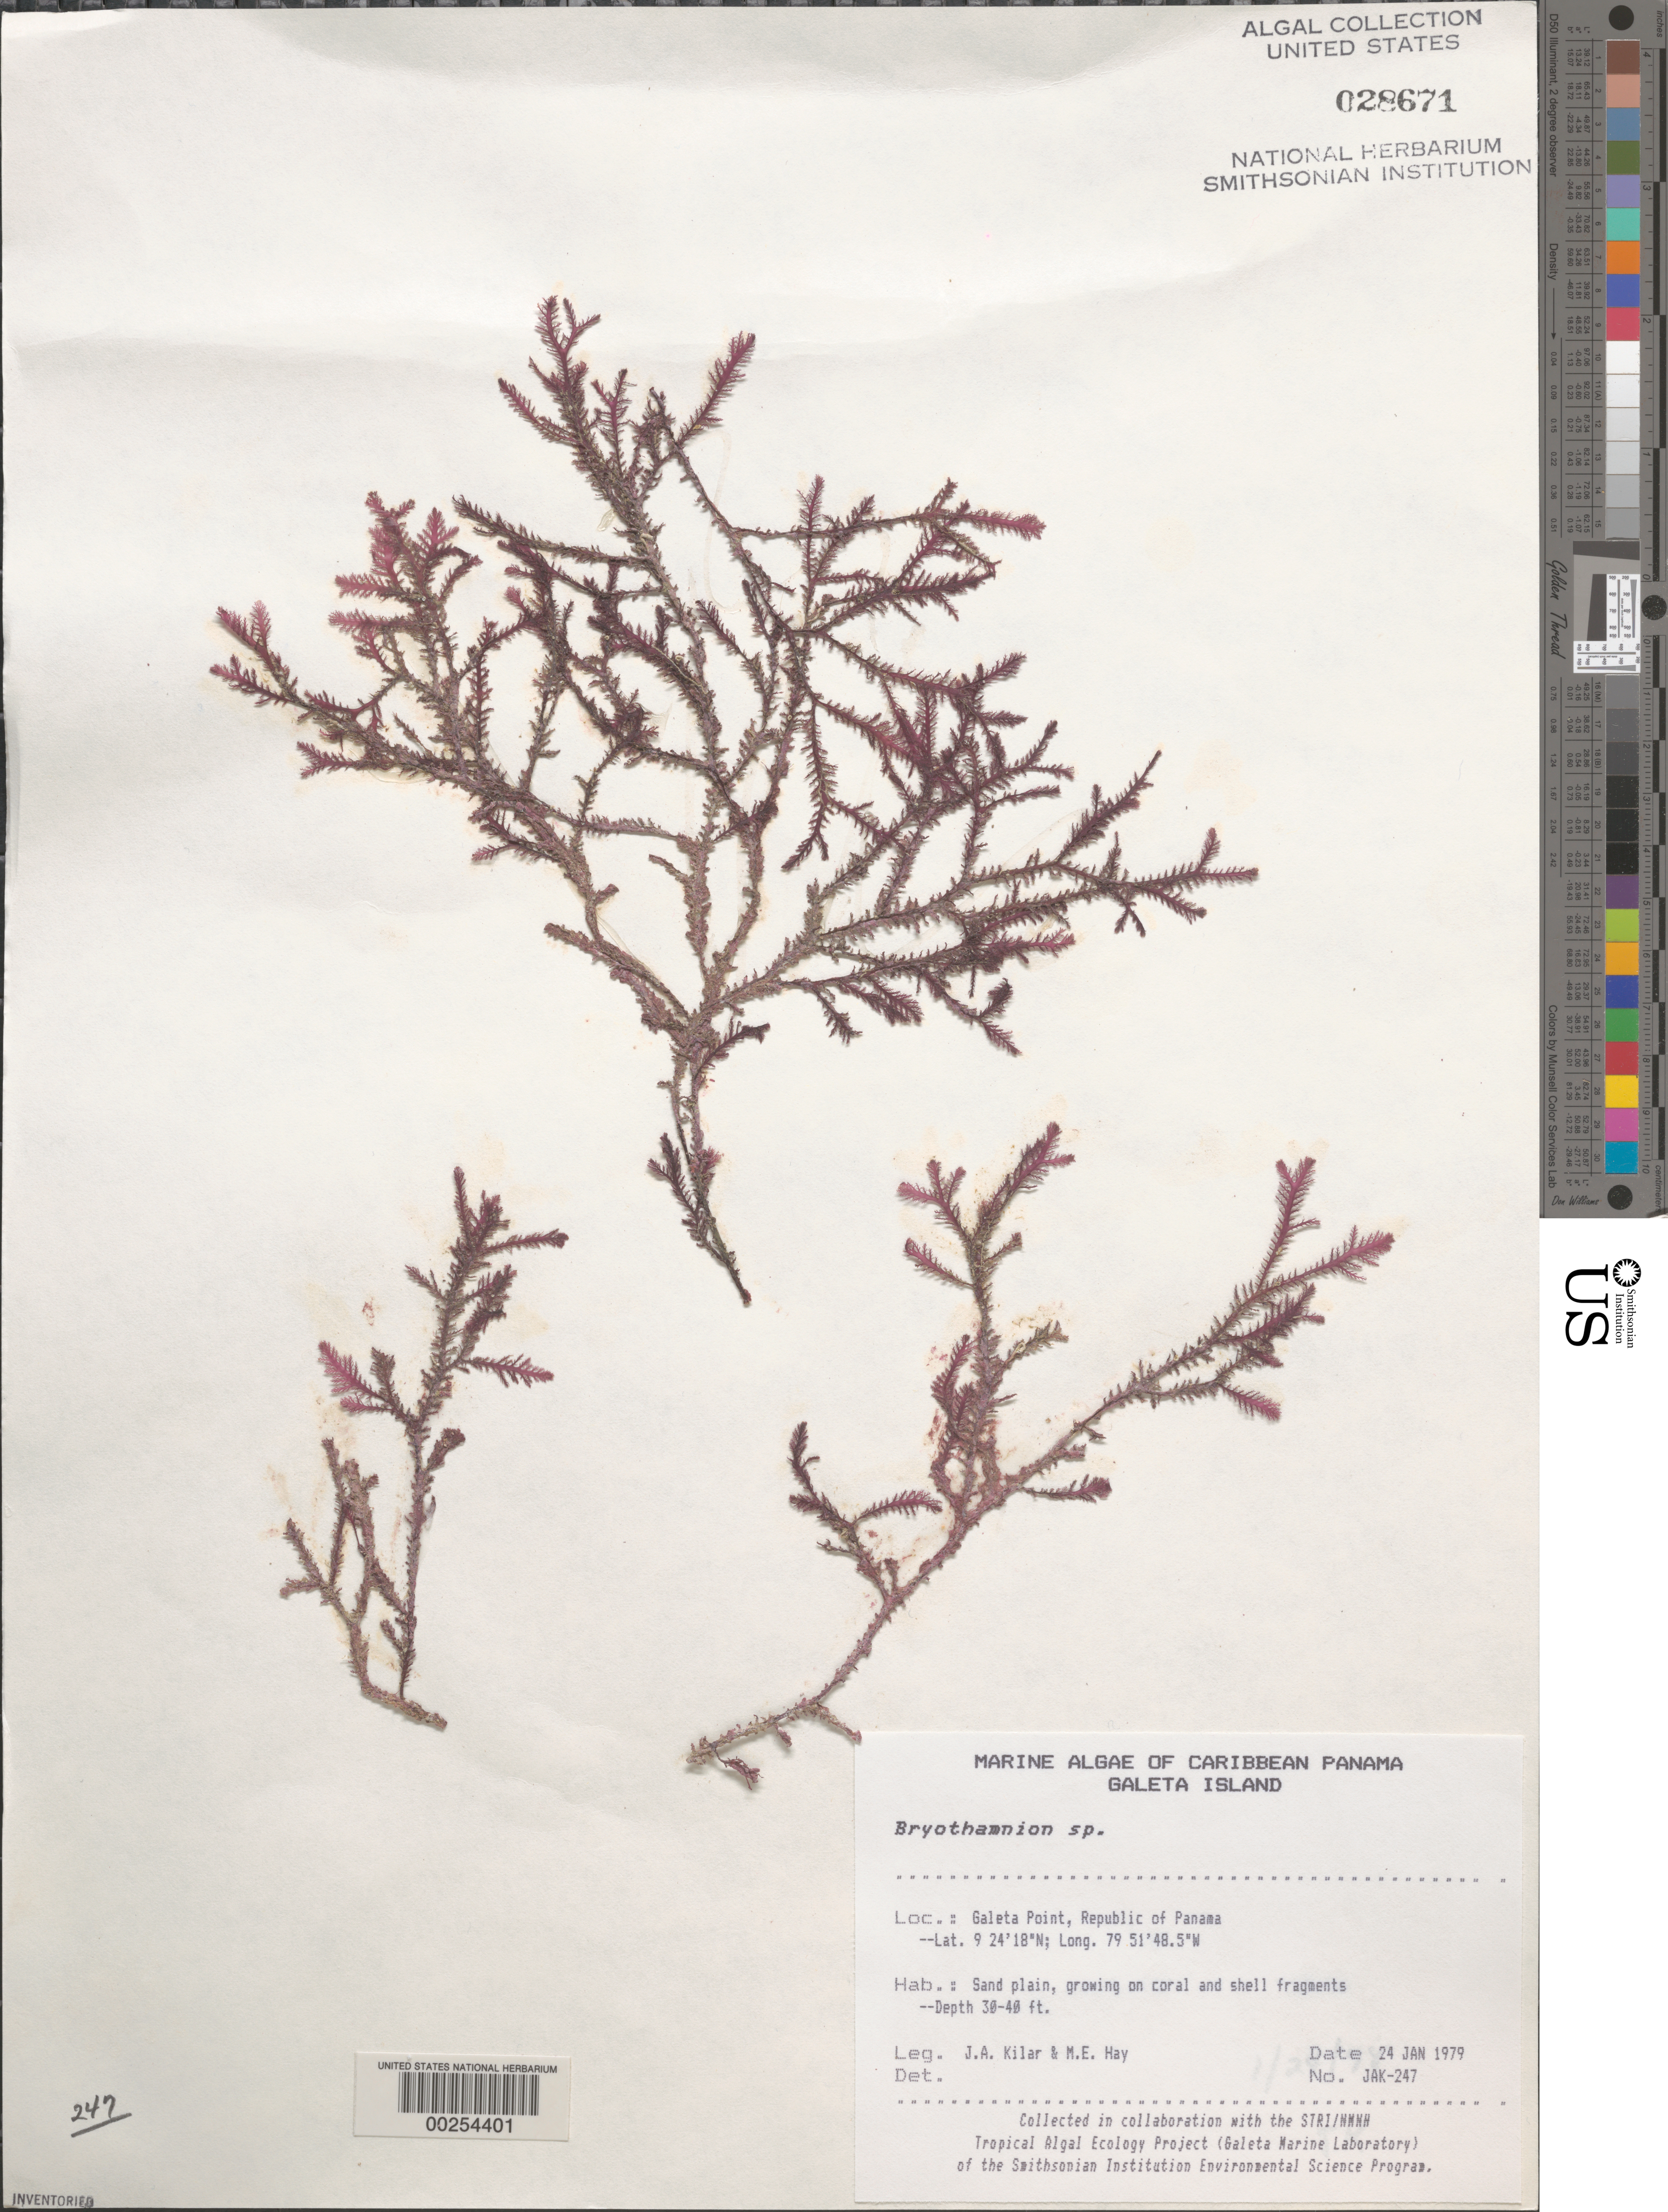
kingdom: Plantae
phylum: Rhodophyta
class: Florideophyceae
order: Ceramiales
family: Rhodomelaceae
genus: Bryothamnion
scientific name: Bryothamnion sp.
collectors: J. A. Kilar & M. E. Hay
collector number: JAK-247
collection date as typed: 24 Jan 1979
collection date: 1979-01-24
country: Panama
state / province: Colón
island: Galeta Island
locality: Galeta Point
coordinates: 9 24' 18" N, 79 51' 48.5" W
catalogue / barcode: US 28671